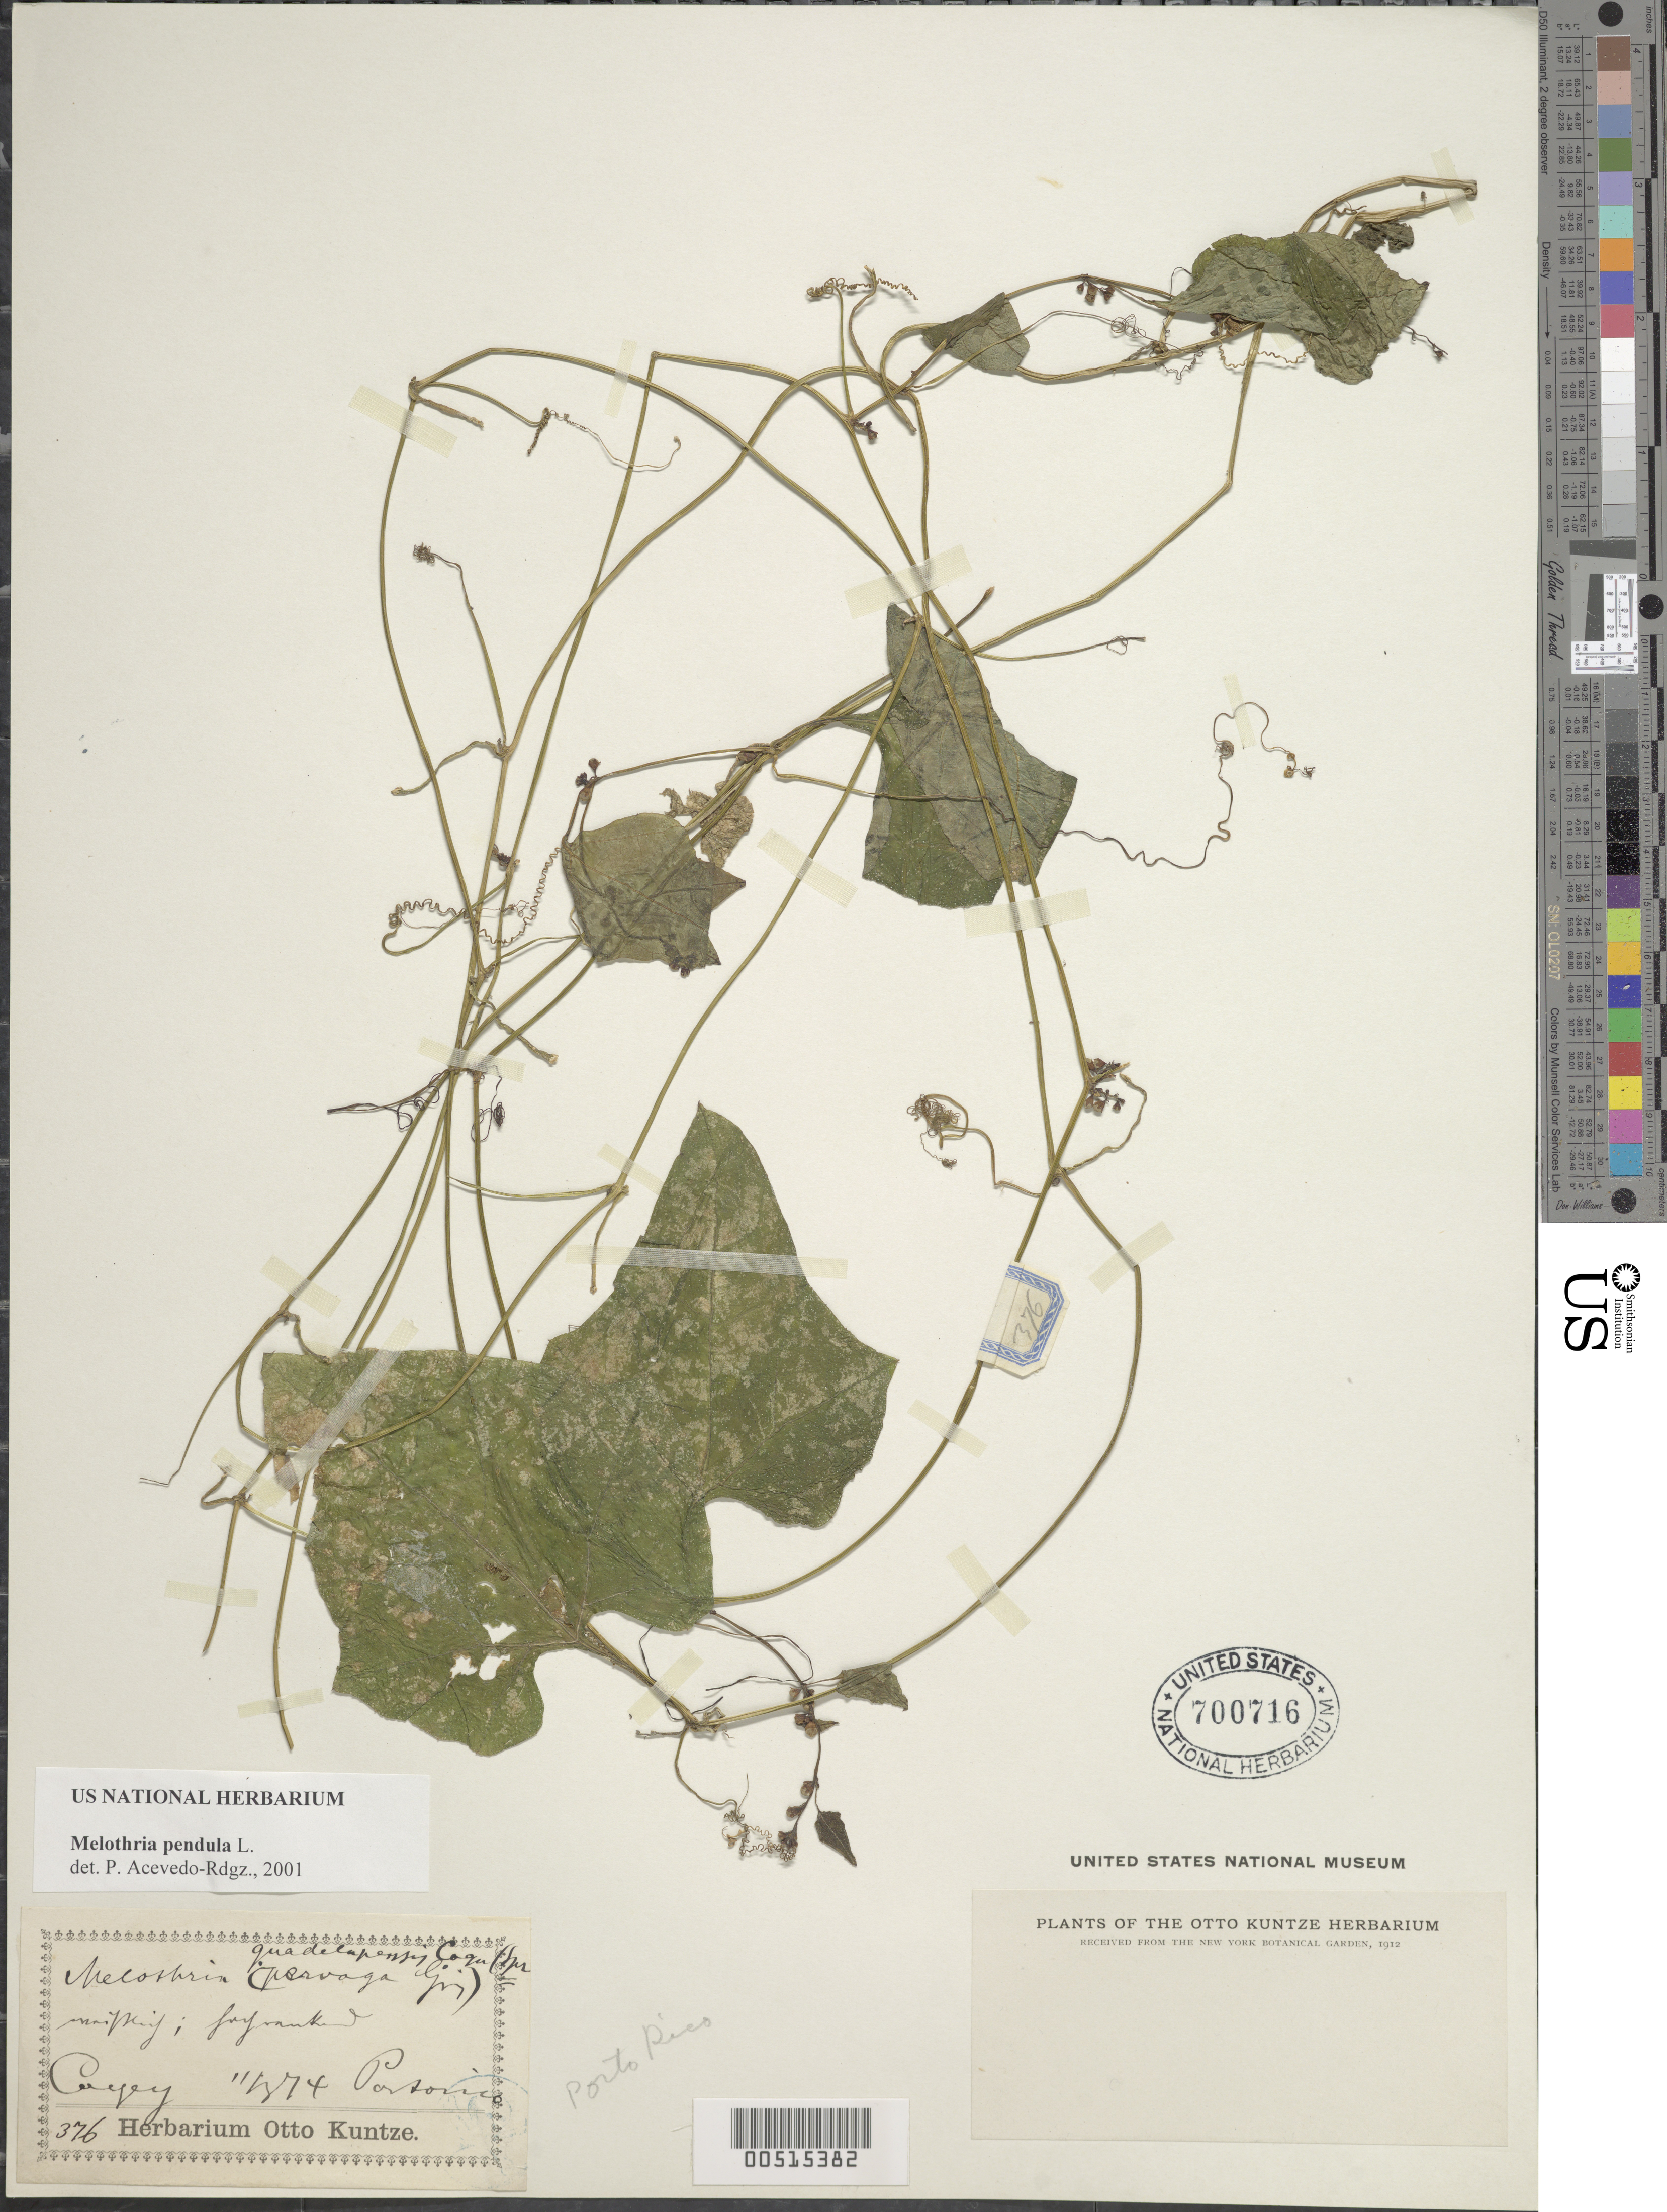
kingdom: Plantae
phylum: Tracheophyta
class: Magnoliopsida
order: Cucurbitales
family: Cucurbitaceae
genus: Melothria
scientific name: Melothria guadalupensis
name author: (Spreng.) Cogn.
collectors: C.E.O. Kuntze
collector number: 376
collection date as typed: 1874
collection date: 1874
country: Puerto Rico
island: Greater Antilles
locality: Cayey.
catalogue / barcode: US 700716